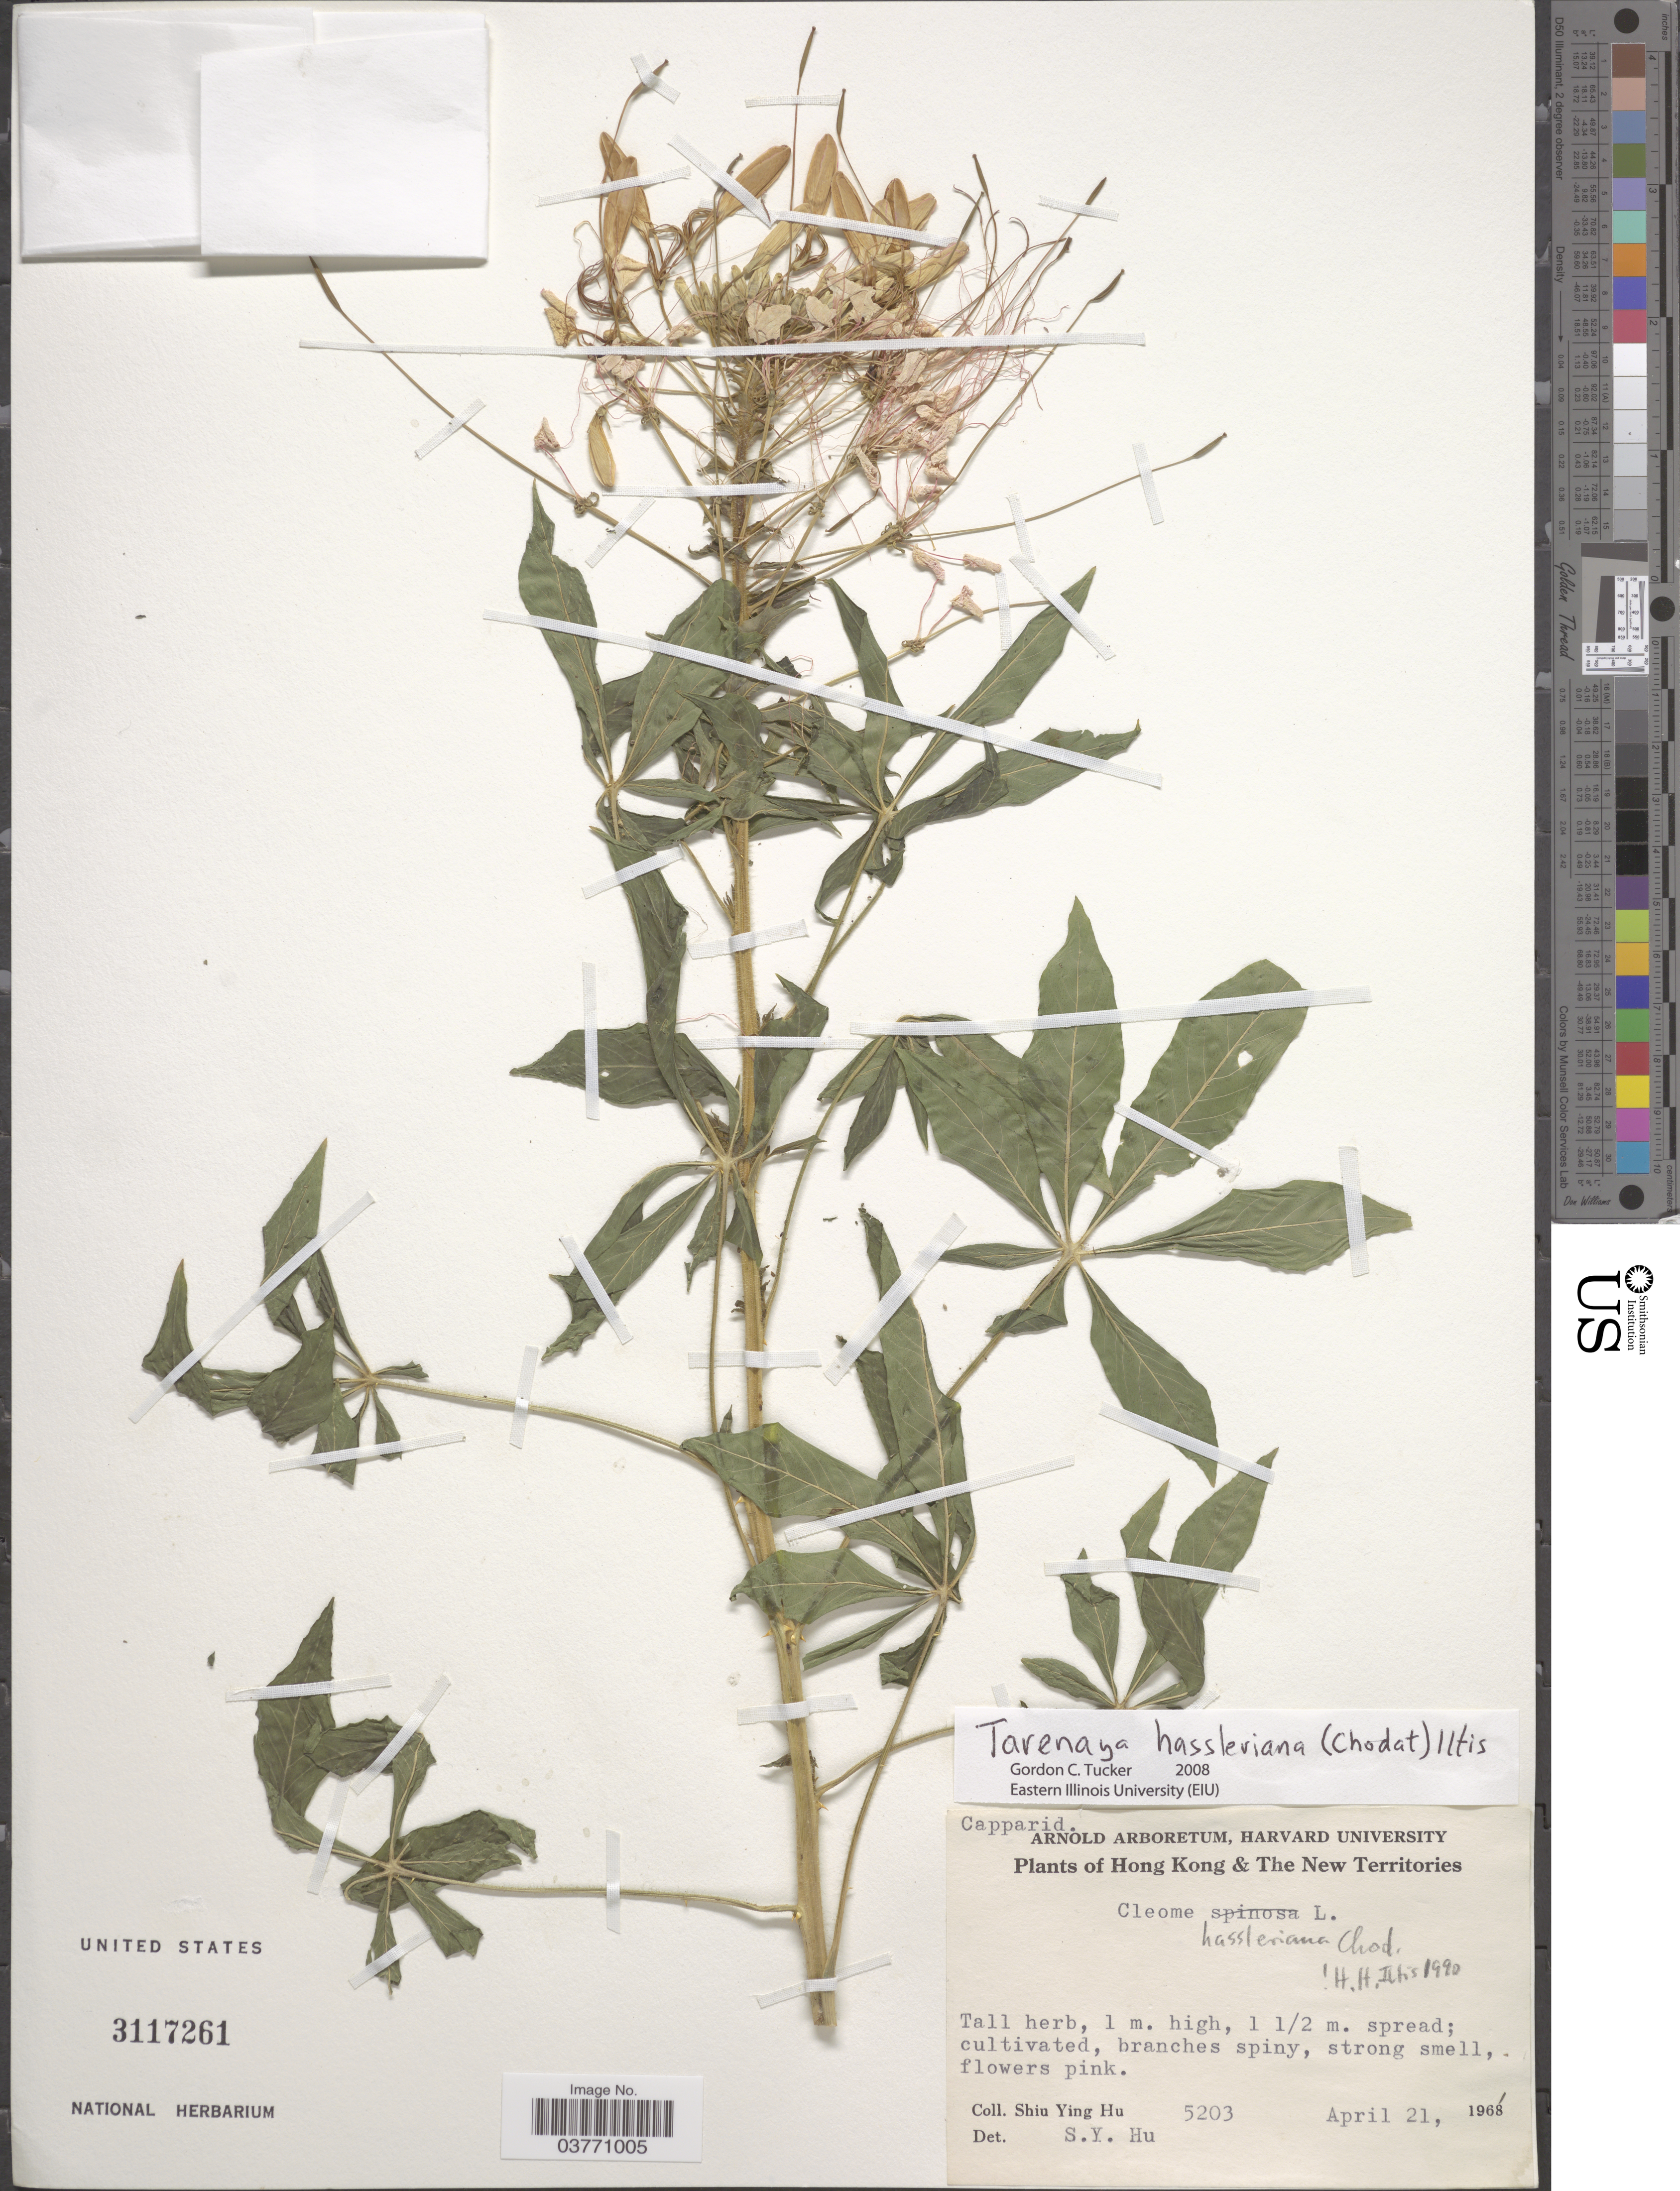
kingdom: Plantae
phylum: Tracheophyta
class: Magnoliopsida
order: Brassicales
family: Cleomaceae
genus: Tarenaya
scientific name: Tarenaya houtteana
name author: (Schltdl.) Soares Neto & Roalson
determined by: Strong, Mark T., (BOT), Smithsonian Institution - National Museum of Natural History (UNITED STATES)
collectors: S. Y. Hu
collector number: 5203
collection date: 1968-04-21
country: China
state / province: Hong Kong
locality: Hong Kong & The New Territories.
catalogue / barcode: US 3117261